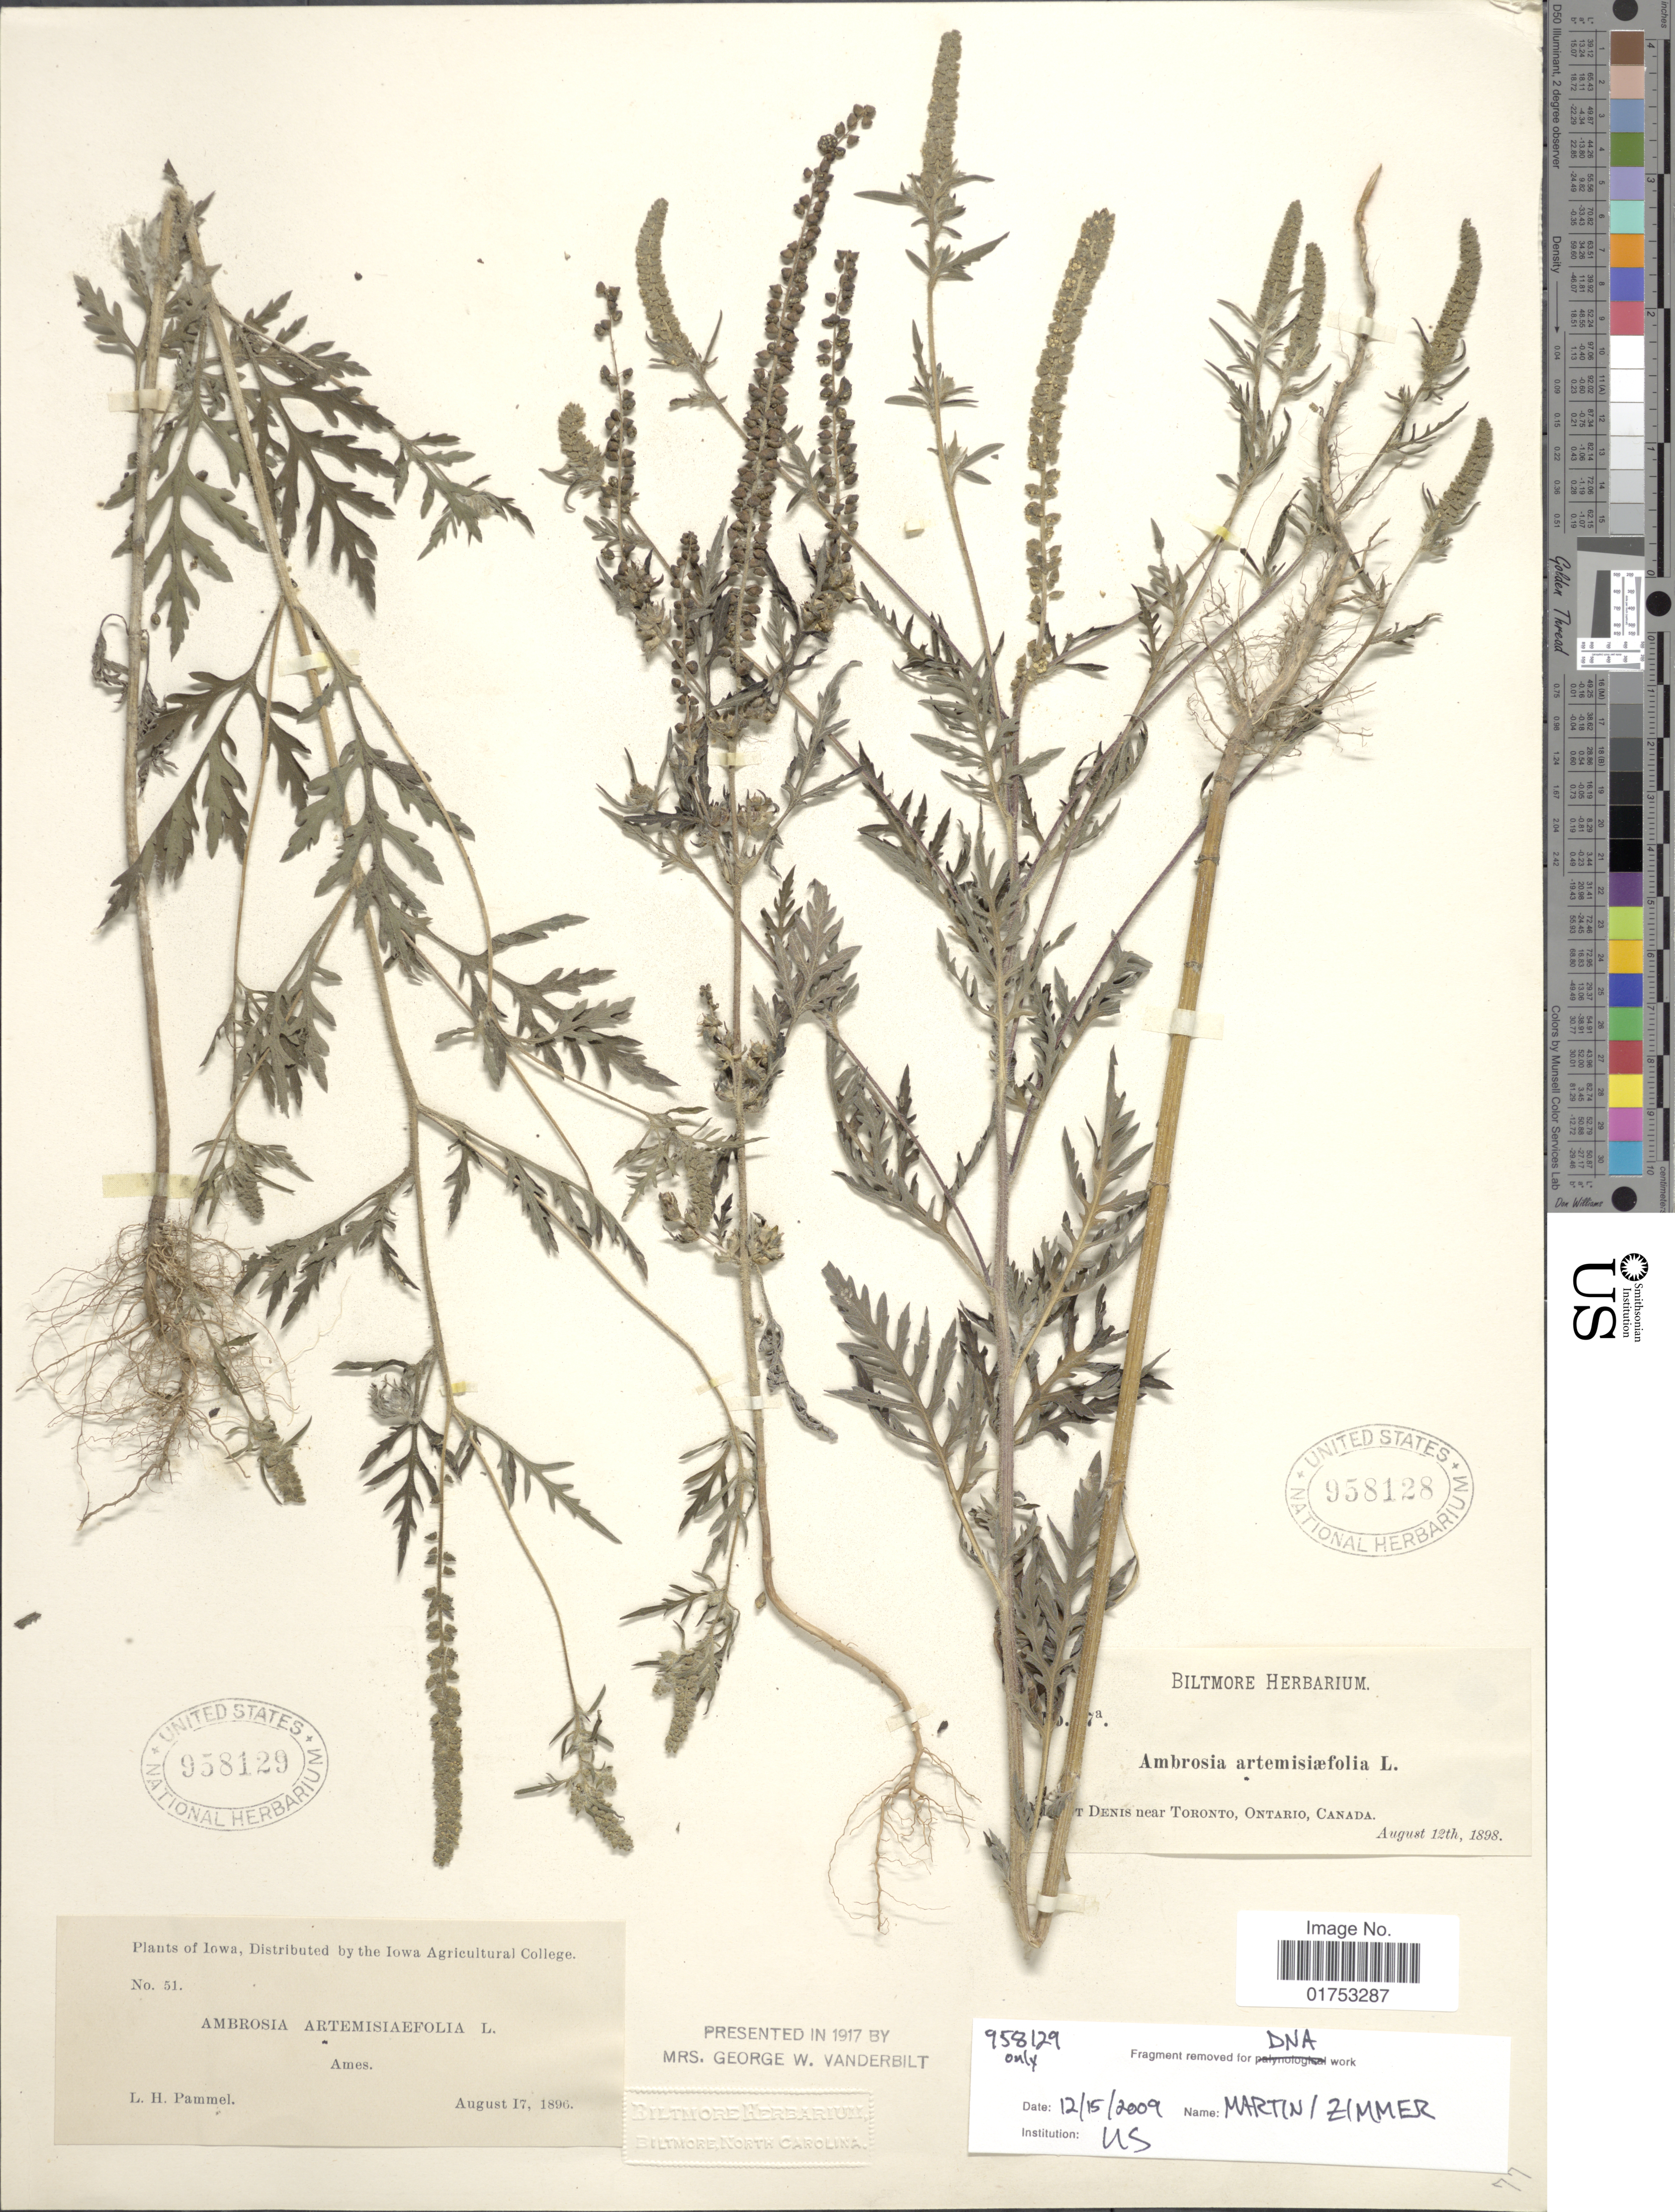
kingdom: Plantae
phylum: Tracheophyta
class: Magnoliopsida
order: Asterales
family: Asteraceae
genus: Ambrosia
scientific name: Ambrosia artemisiifolia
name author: L.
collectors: L. Pammel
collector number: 51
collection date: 1896-08-17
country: United States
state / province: Iowa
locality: Ames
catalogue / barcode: US 958129